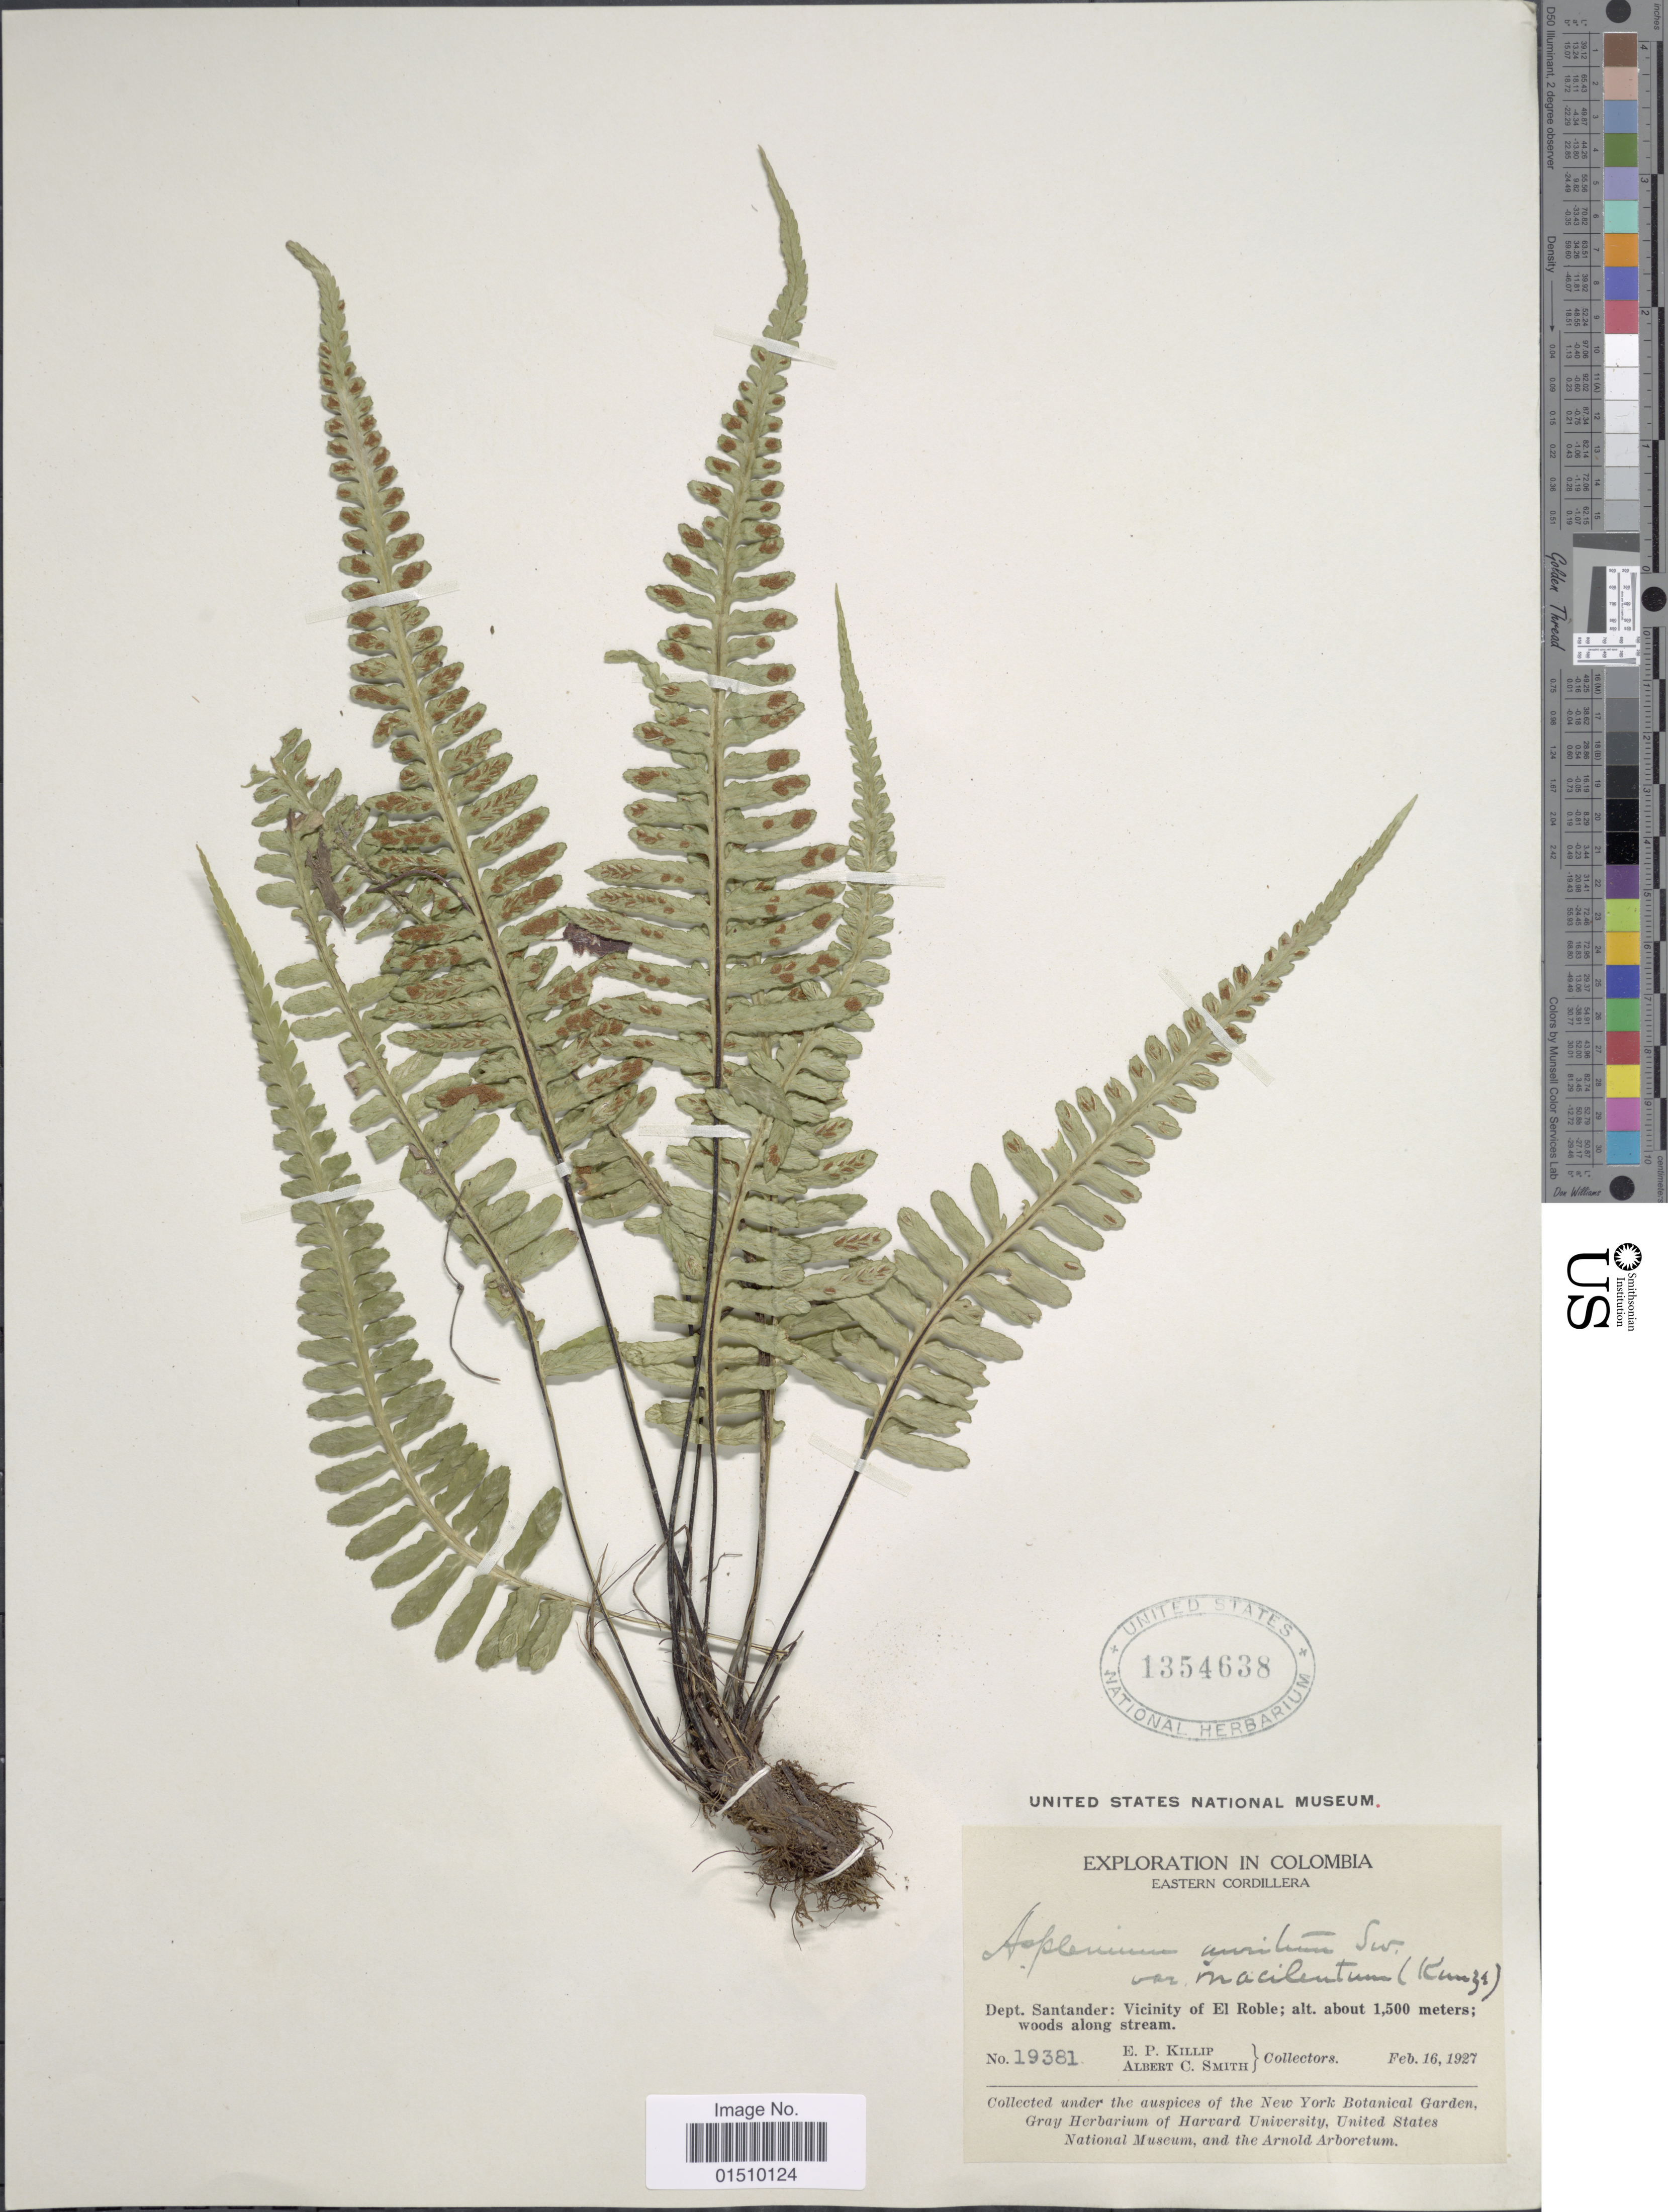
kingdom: Plantae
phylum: Tracheophyta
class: Polypodiopsida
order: Polypodiales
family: Aspleniaceae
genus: Asplenium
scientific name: Asplenium auritum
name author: Sw.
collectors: E. P. Killip & A. C. Smith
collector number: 19381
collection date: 1927-02-16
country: Colombia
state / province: Santander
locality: Colombia, Eastern Cordillera, Dept. Santander: Vicinity of El Roble.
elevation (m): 1500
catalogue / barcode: US 1354638